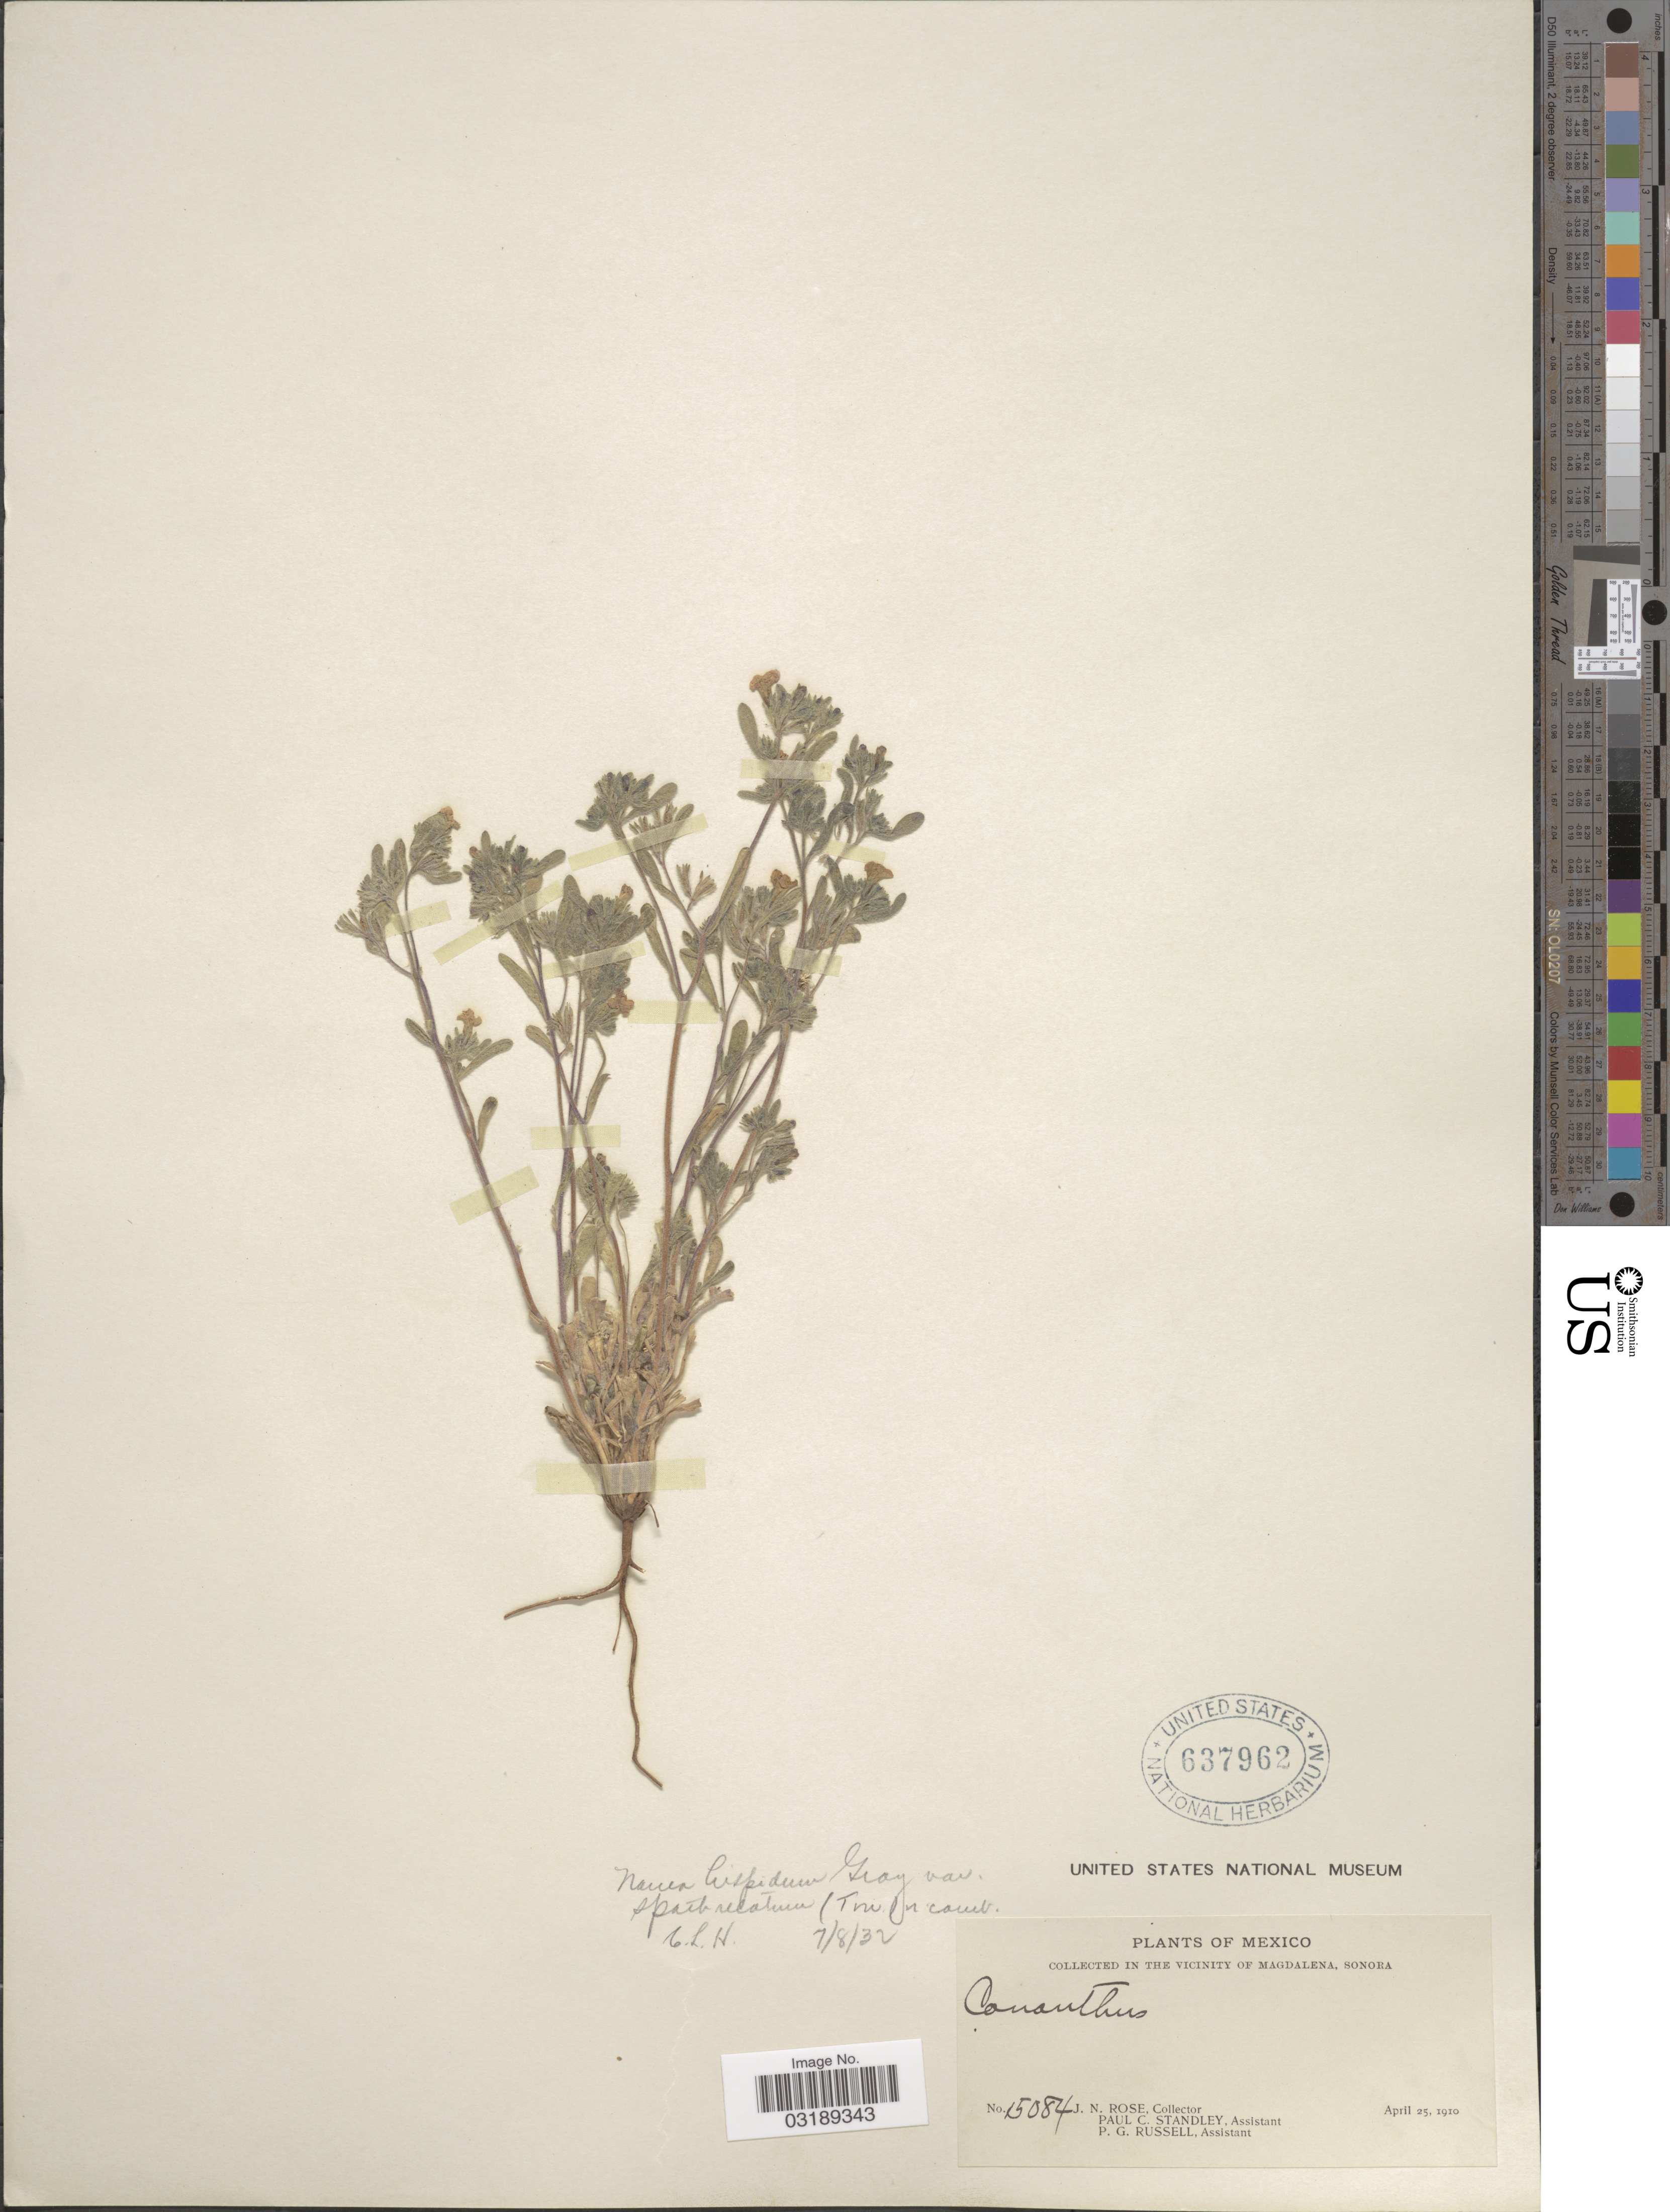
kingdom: Plantae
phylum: Tracheophyta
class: Magnoliopsida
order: Boraginales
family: Namaceae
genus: Nama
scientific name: Nama hispida var. spathulatum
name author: (Torr.) C.L. Hitchc.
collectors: J. N. Rose, P. C. Standley & P. G. Russell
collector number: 15084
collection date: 1910-04-25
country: Mexico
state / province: Sonora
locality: In the vicinity of Magdalena.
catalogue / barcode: US 637962